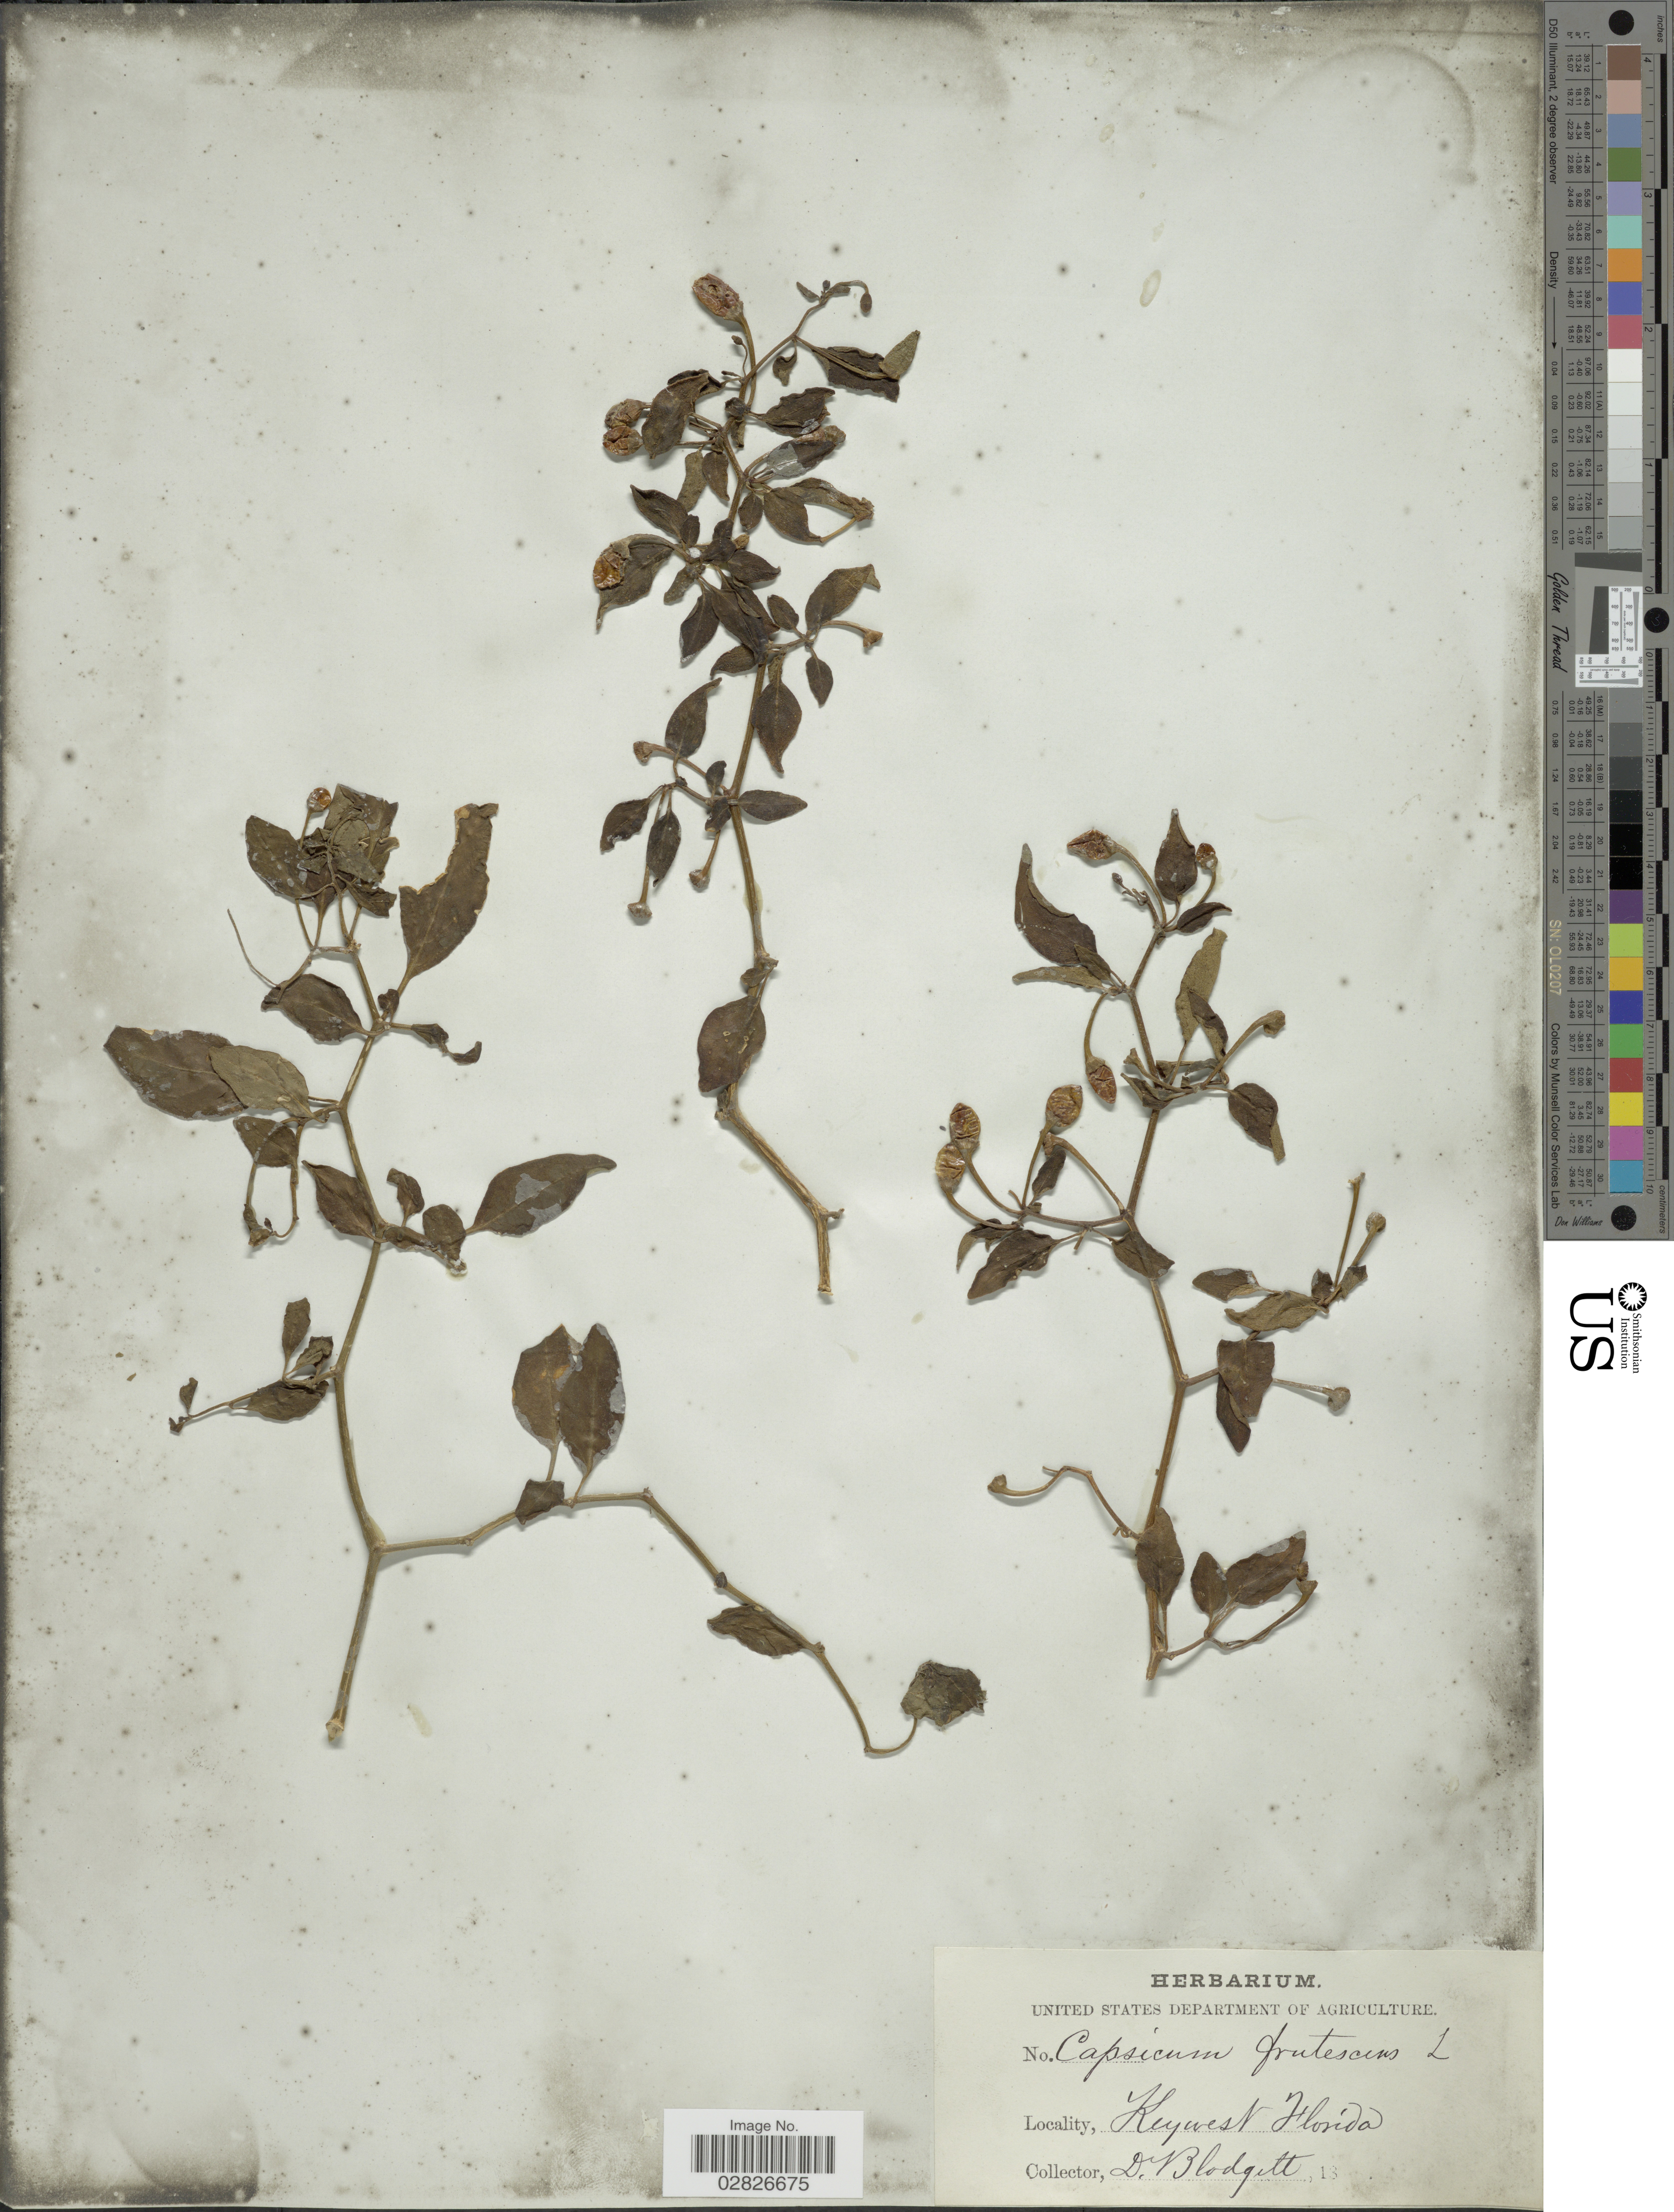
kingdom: Plantae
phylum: Tracheophyta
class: Magnoliopsida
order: Solanales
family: Solanaceae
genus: Capsicum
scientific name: Capsicum frutescens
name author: L.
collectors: D. Blodgett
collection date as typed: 18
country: United States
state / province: Florida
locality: Keywest.